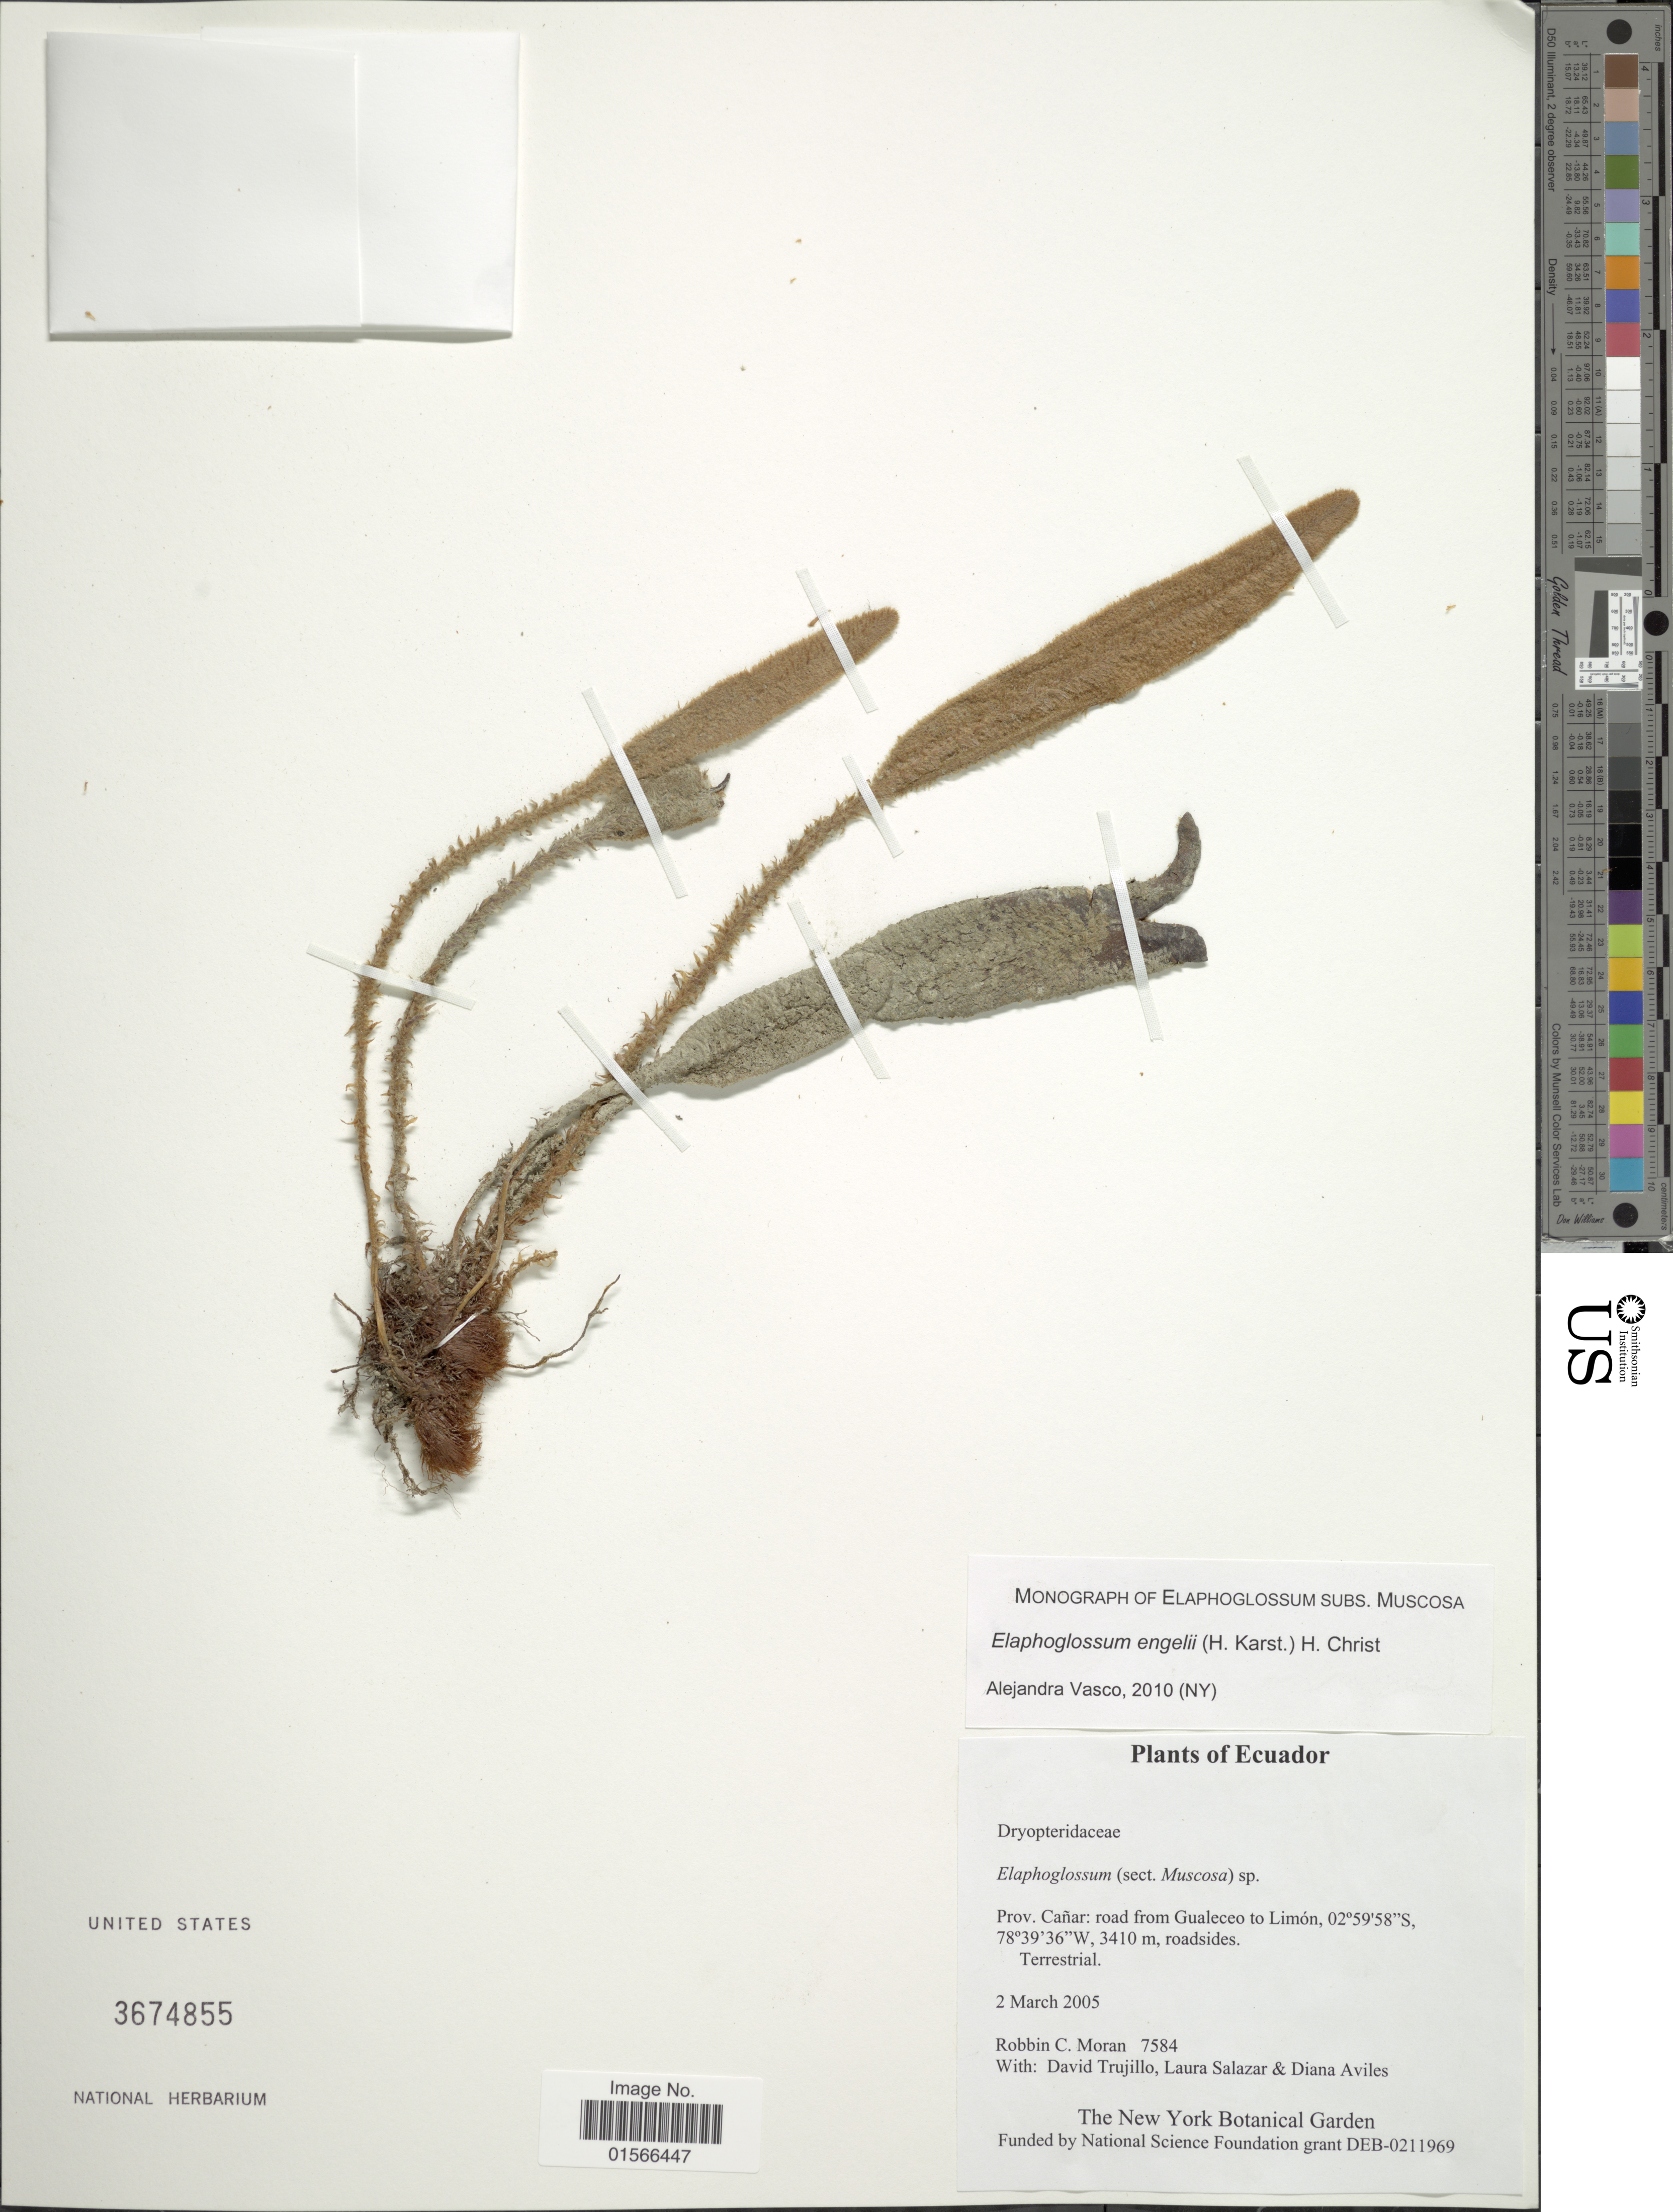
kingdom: Plantae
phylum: Tracheophyta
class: Polypodiopsida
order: Polypodiales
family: Dryopteridaceae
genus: Elaphoglossum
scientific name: Elaphoglossum engelii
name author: (H. Karst.) Christ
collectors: R. C. Moran, D. Trujillo, L. Salazar & D. Aviles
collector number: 7584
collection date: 2005-03-02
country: Ecuador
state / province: Cañar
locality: Road from Gualeceo to Limón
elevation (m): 3410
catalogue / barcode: US 3674855